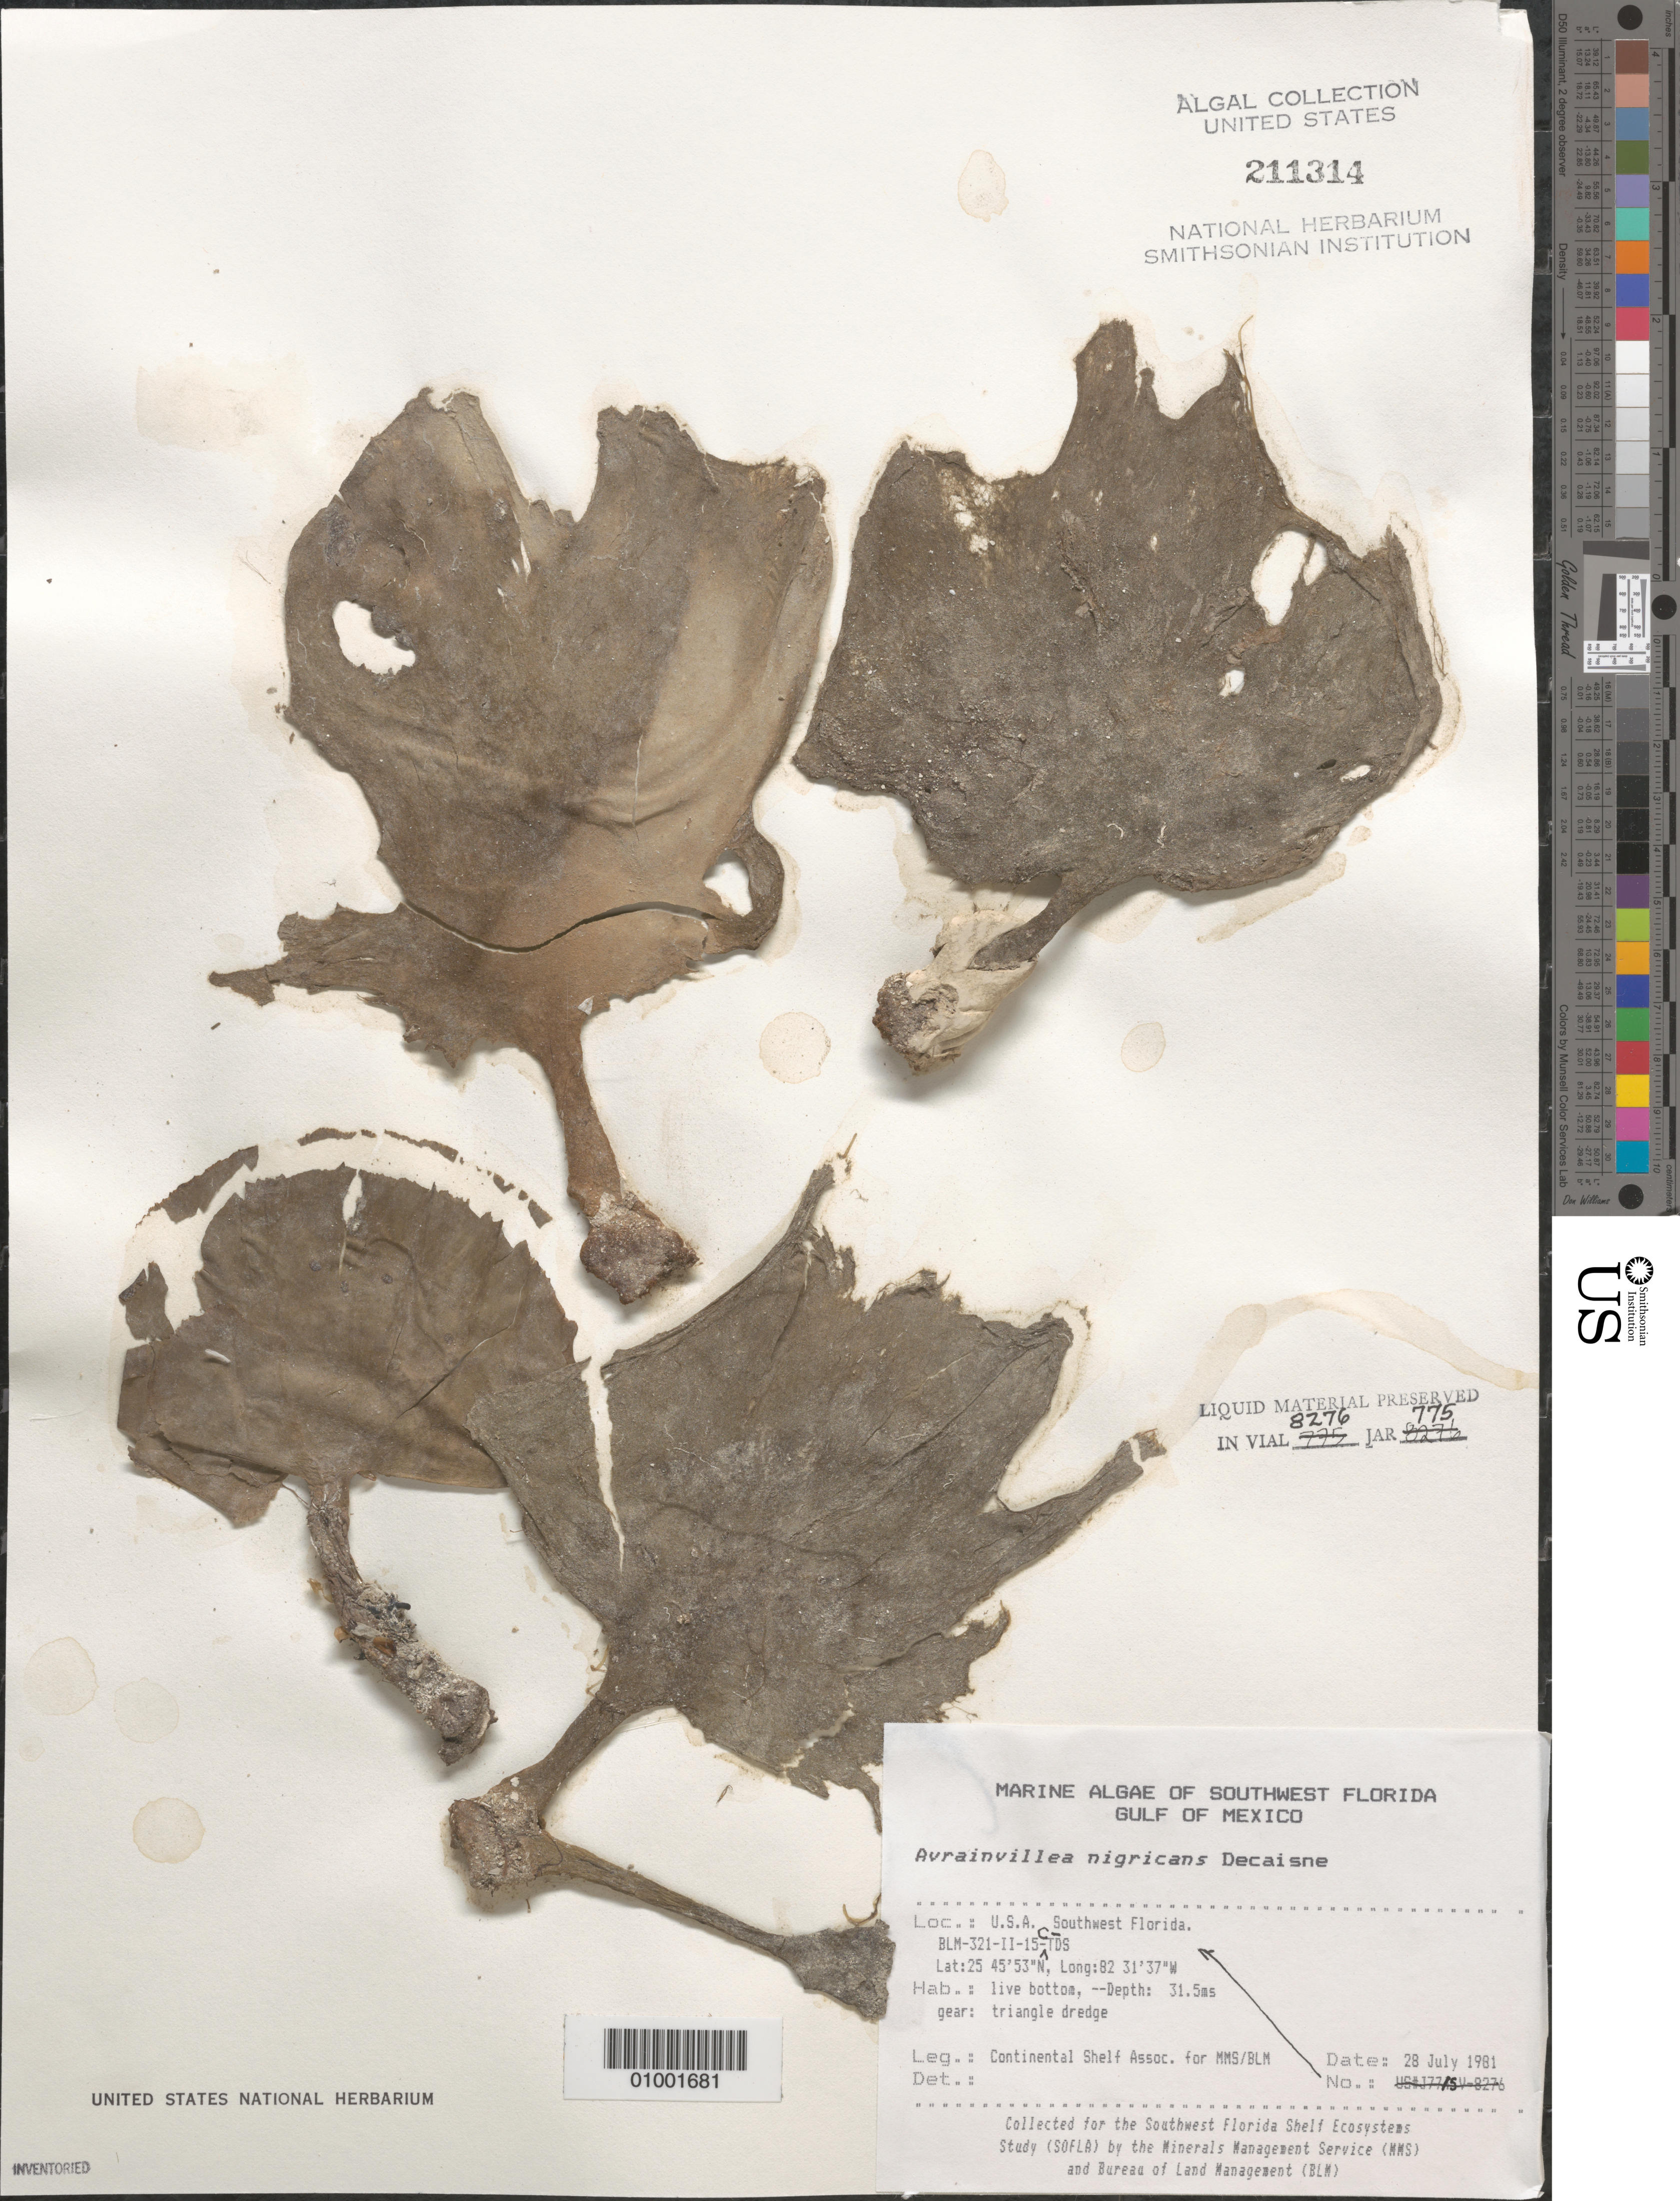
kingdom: Plantae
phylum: Chlorophyta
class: Ulvophyceae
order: Bryopsidales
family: Dichotomosiphonaceae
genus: Avrainvillea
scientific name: Avrainvillea nigricans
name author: Decne.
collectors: Continental Shelf Associates for the MMS/BLM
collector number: BLM-321-II-15-C-TDS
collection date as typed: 28 Jul 1981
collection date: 1981-07-28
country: United States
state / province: Florida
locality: Gulf of Mexico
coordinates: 25 45'53"N, 82 31'37"W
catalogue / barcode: US 211314